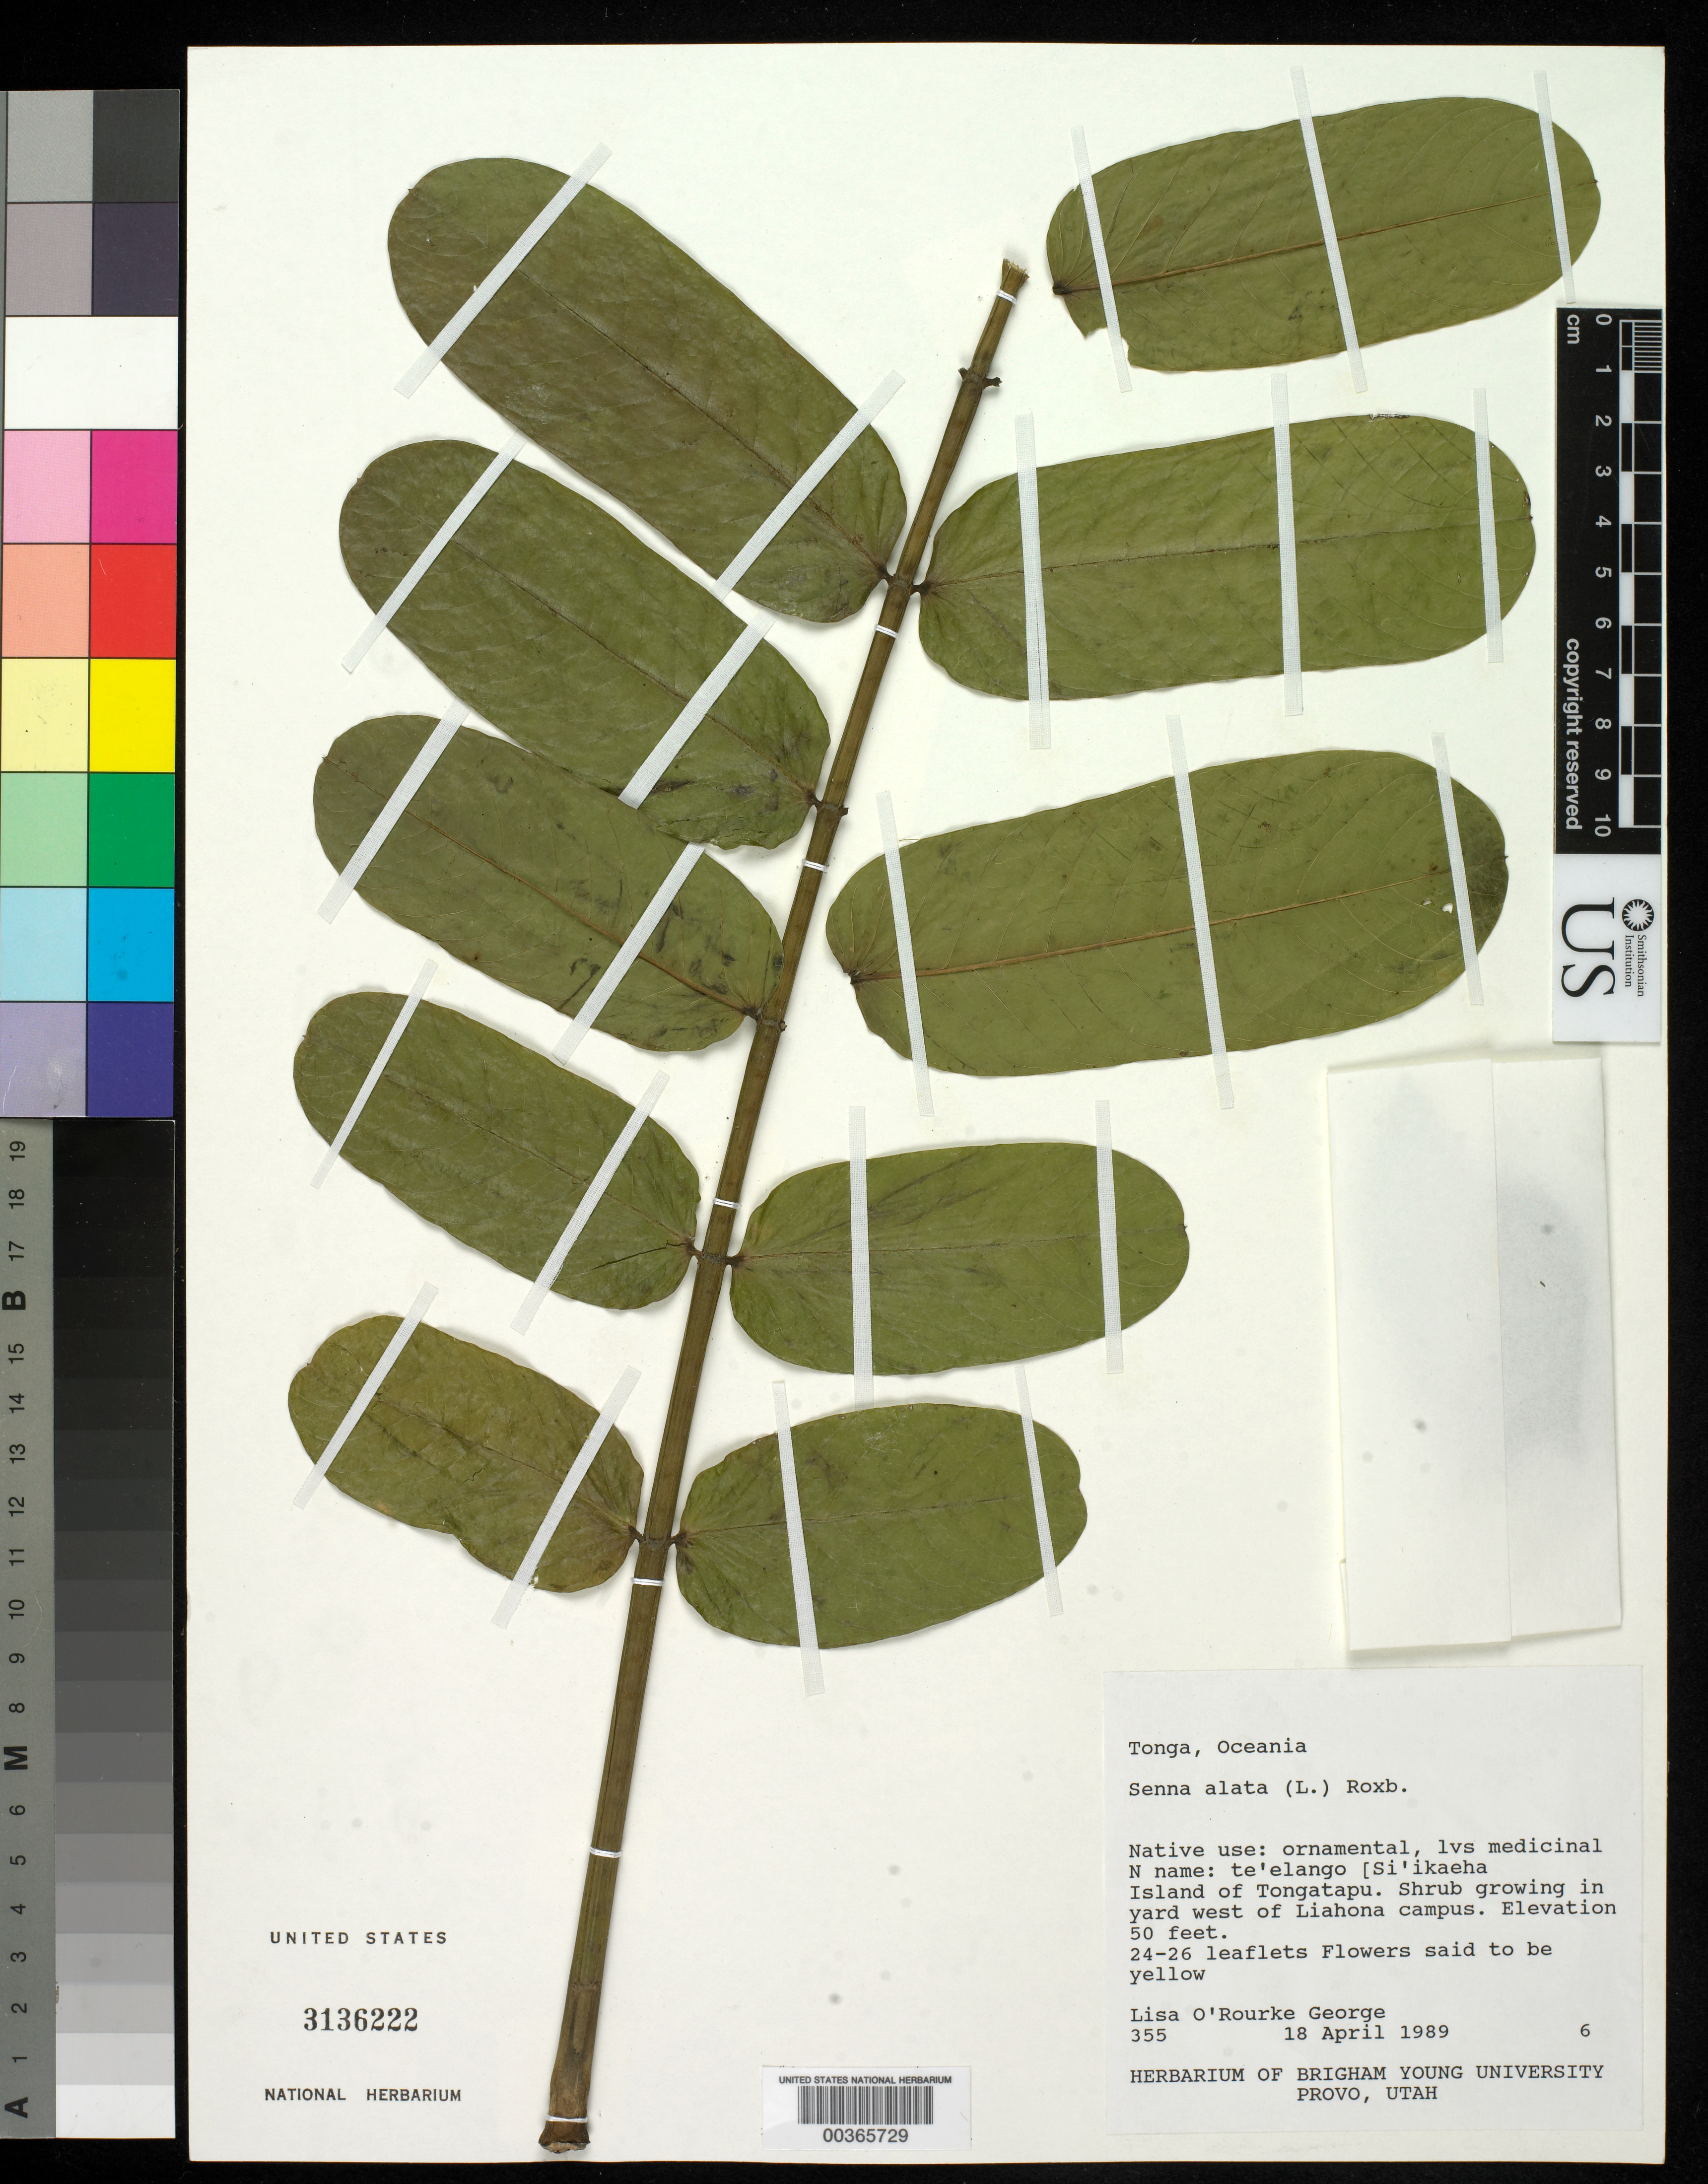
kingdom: Plantae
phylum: Tracheophyta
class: Magnoliopsida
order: Fabales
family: Fabaceae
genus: Senna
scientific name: Senna alata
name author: (L.) Roxb.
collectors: L. George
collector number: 355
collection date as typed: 18 Apr 1989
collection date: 1989-04-18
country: Tonga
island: Tongatapu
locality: In yard W of Liahona campus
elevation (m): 50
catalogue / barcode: US 3136222